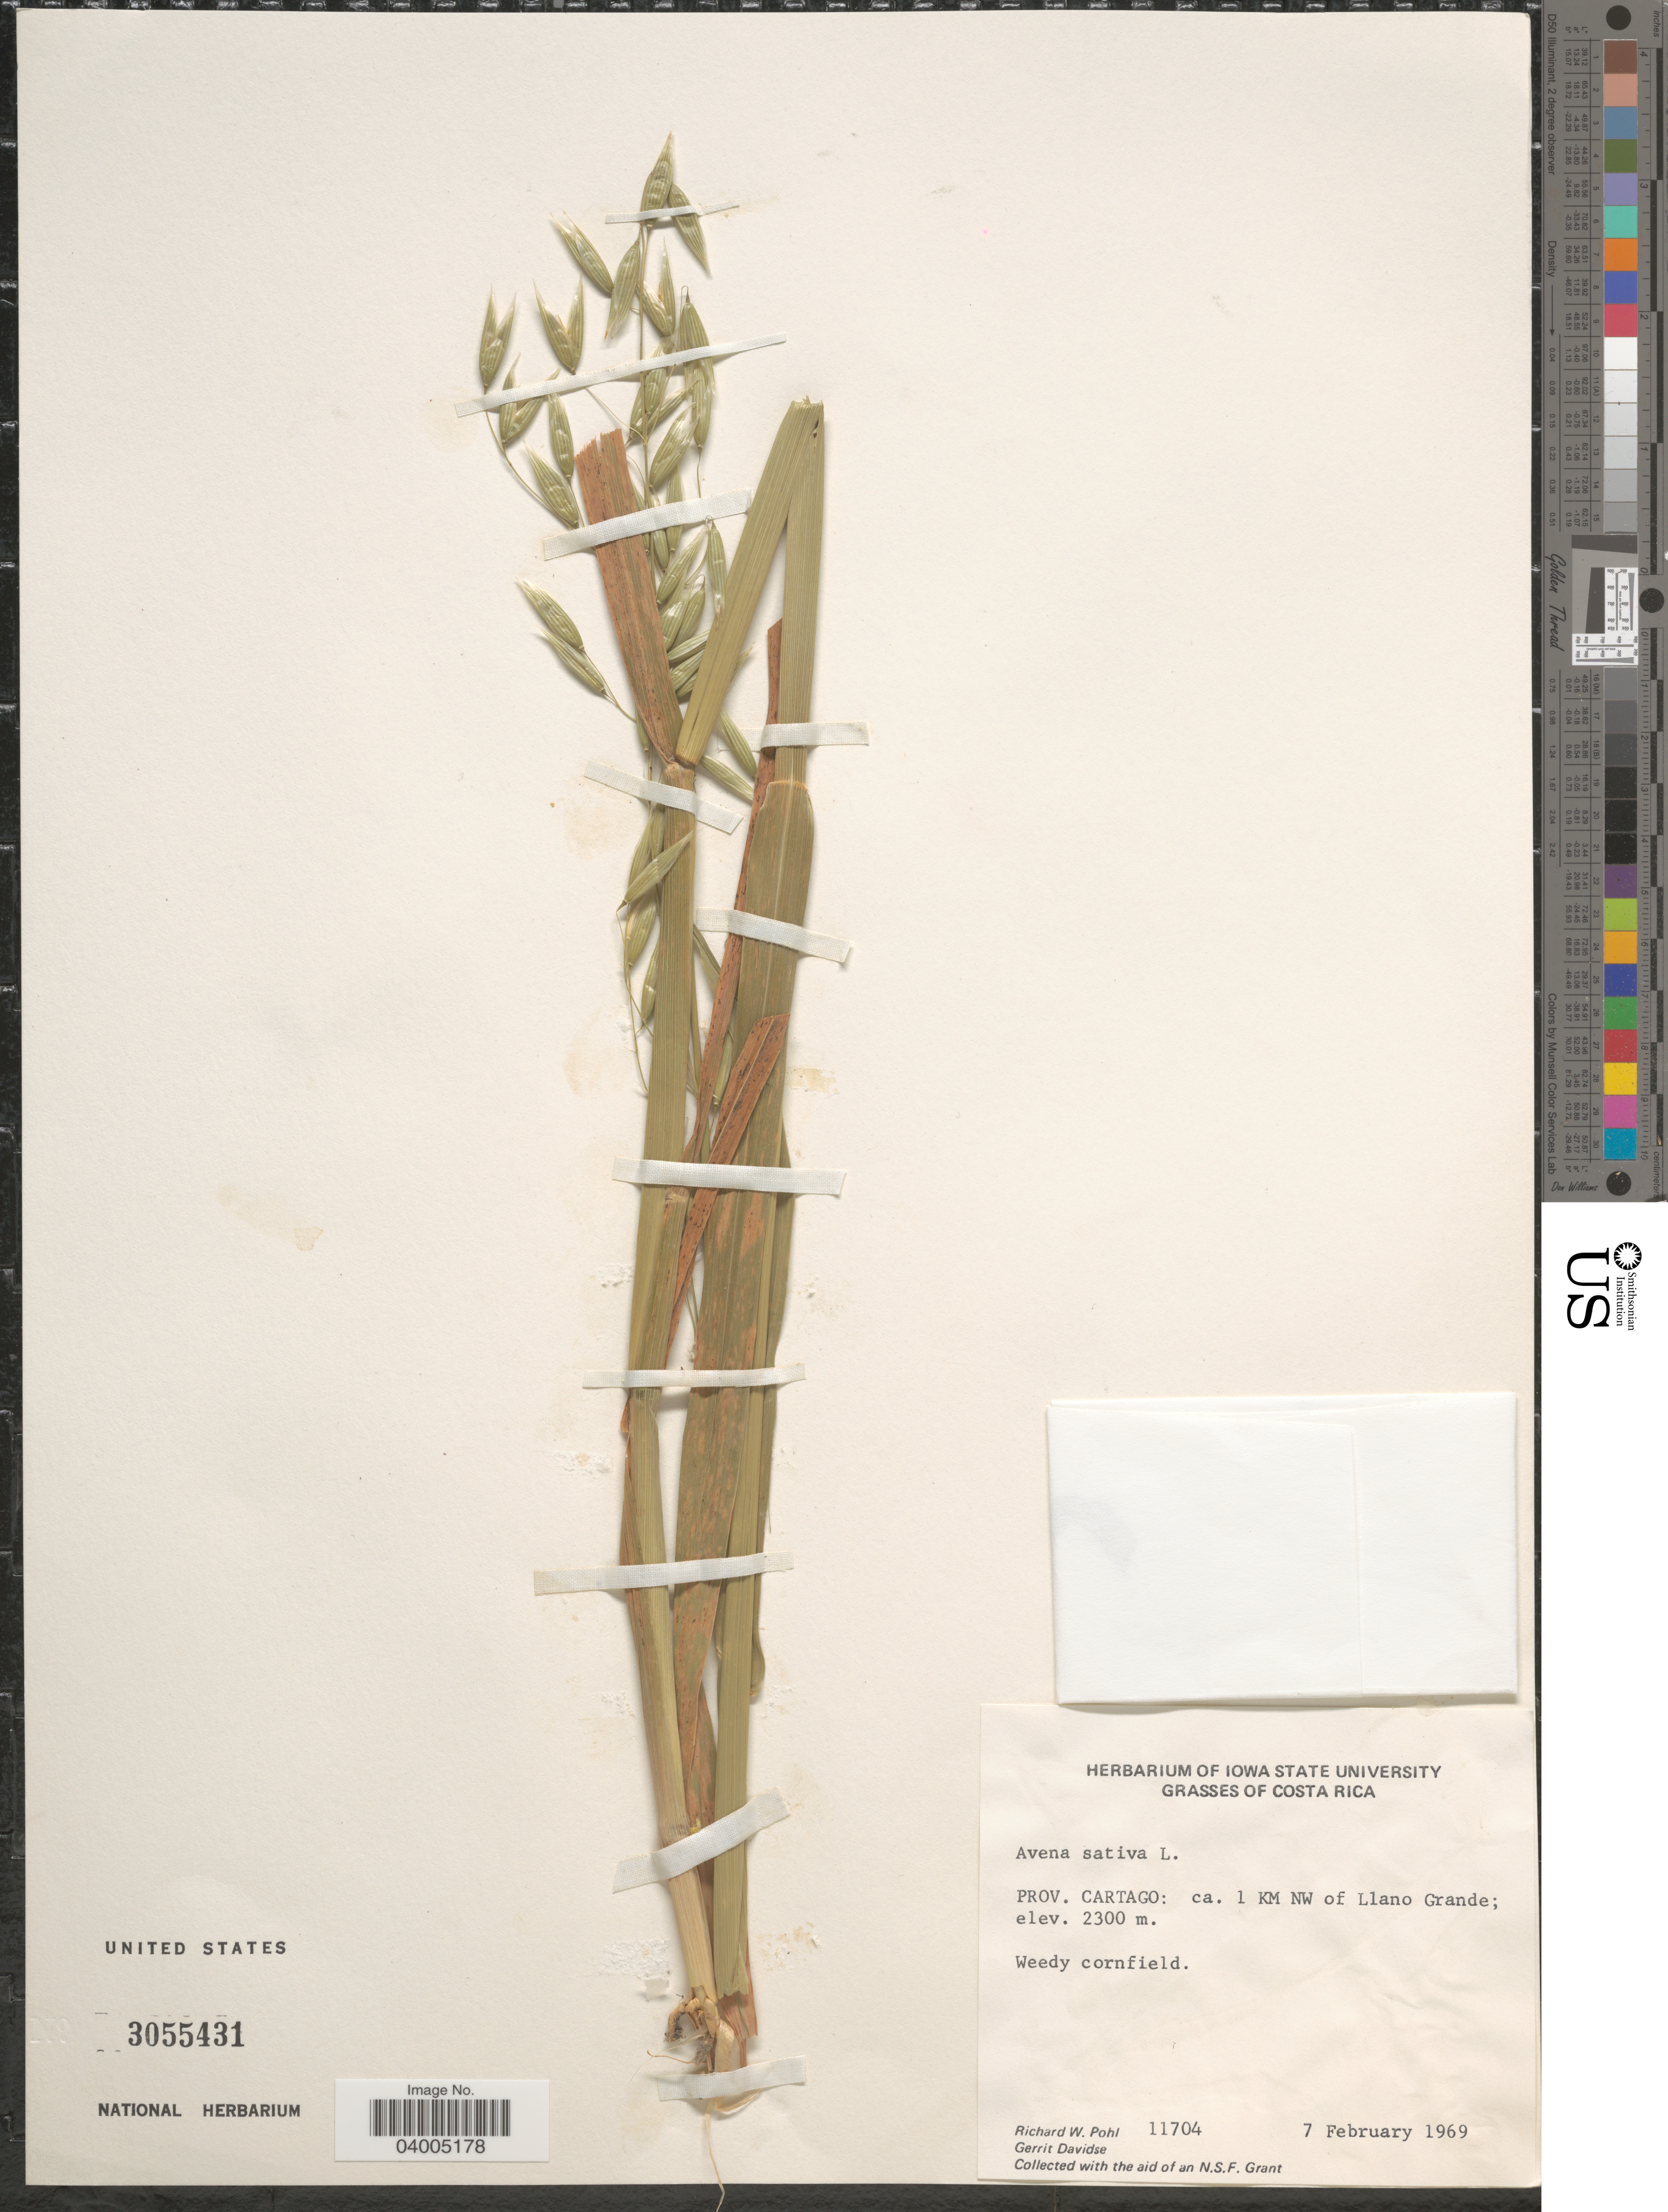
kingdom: Plantae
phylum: Tracheophyta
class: Liliopsida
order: Poales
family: Poaceae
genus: Avena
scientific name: Avena sativa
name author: L.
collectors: R. W. Pohl, G. Davidse & N. Grant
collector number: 11704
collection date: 1969-02-07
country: Costa Rica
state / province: Cartago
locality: Ca. 1 Km NW of Llano Grande.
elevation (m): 2300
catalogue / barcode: US 3055431